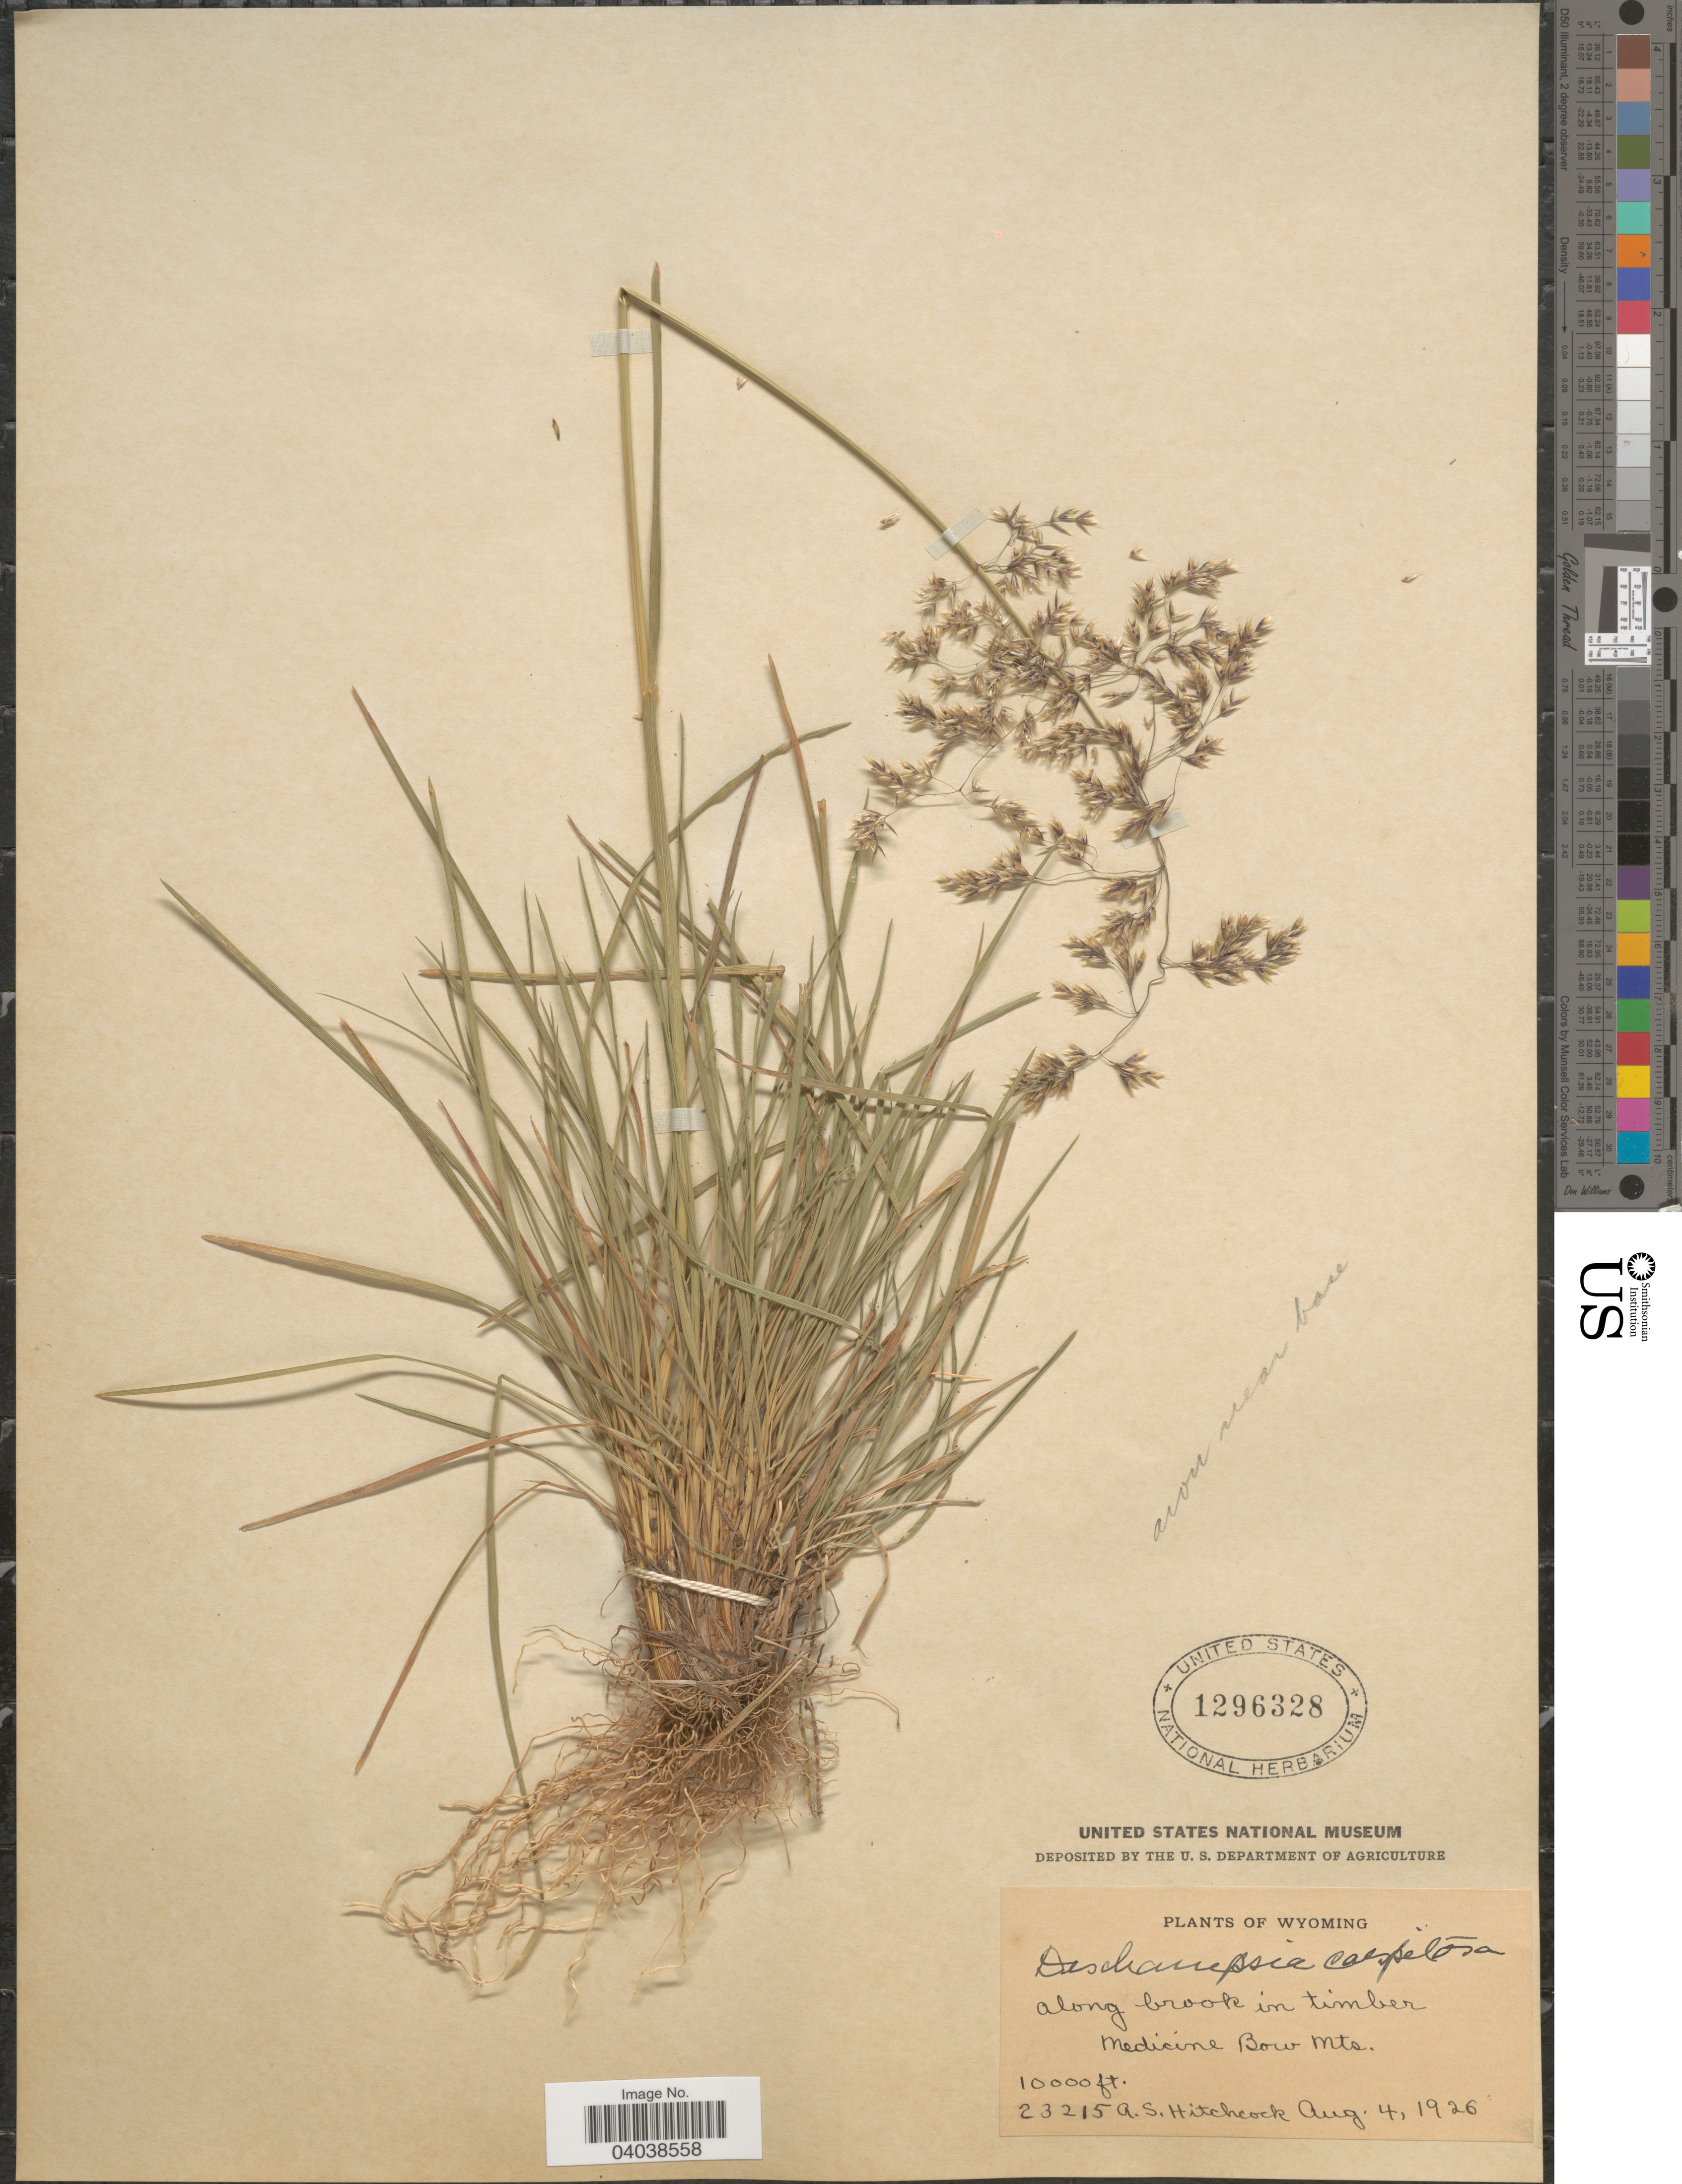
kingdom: Plantae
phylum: Tracheophyta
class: Liliopsida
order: Poales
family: Poaceae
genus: Deschampsia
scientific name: Deschampsia cespitosa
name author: (L.) P. Beauv.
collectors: A. S. Hitchcock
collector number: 23215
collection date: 1926-08-04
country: United States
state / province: Wyoming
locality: Along brook in timber. Medicine Bow Mts.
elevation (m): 3048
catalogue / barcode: US 1296328